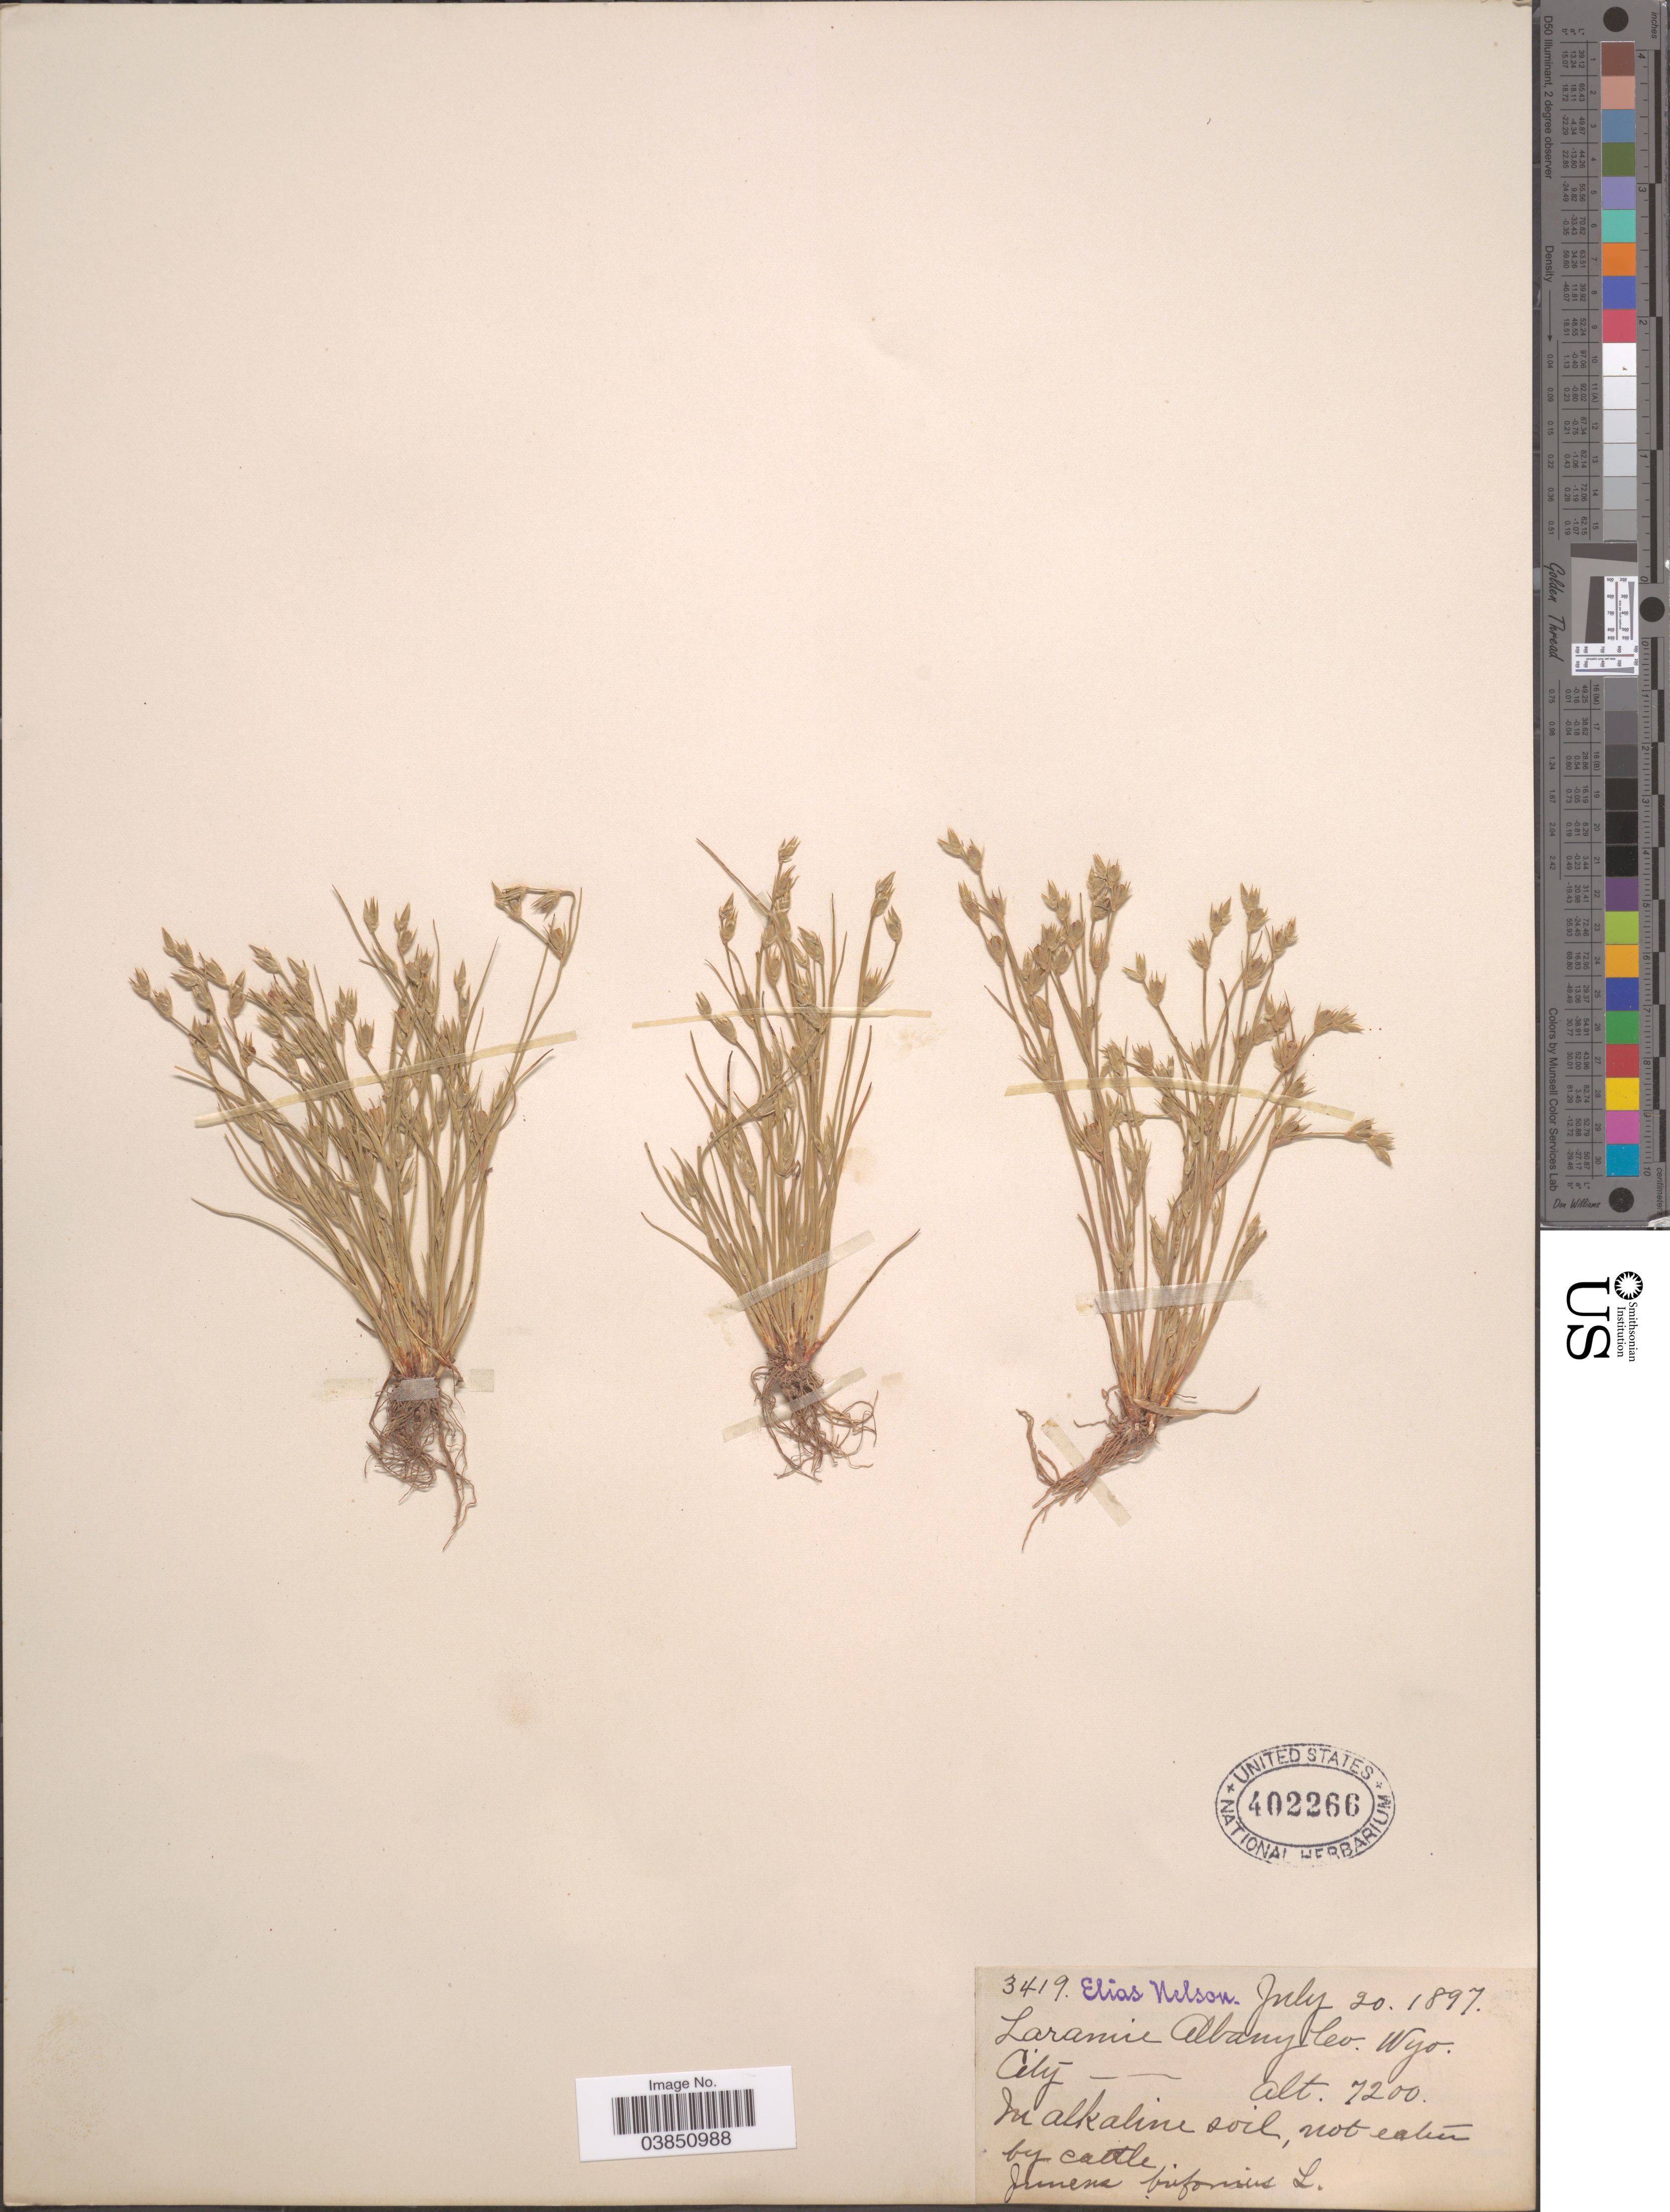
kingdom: Plantae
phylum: Tracheophyta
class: Liliopsida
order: Poales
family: Juncaceae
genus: Juncus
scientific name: Juncus bufonius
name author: L.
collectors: E. Nelson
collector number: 3419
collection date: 1897-07-20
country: United States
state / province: Wyoming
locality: Laramie Albany co. Wyo. City.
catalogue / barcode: US 402266